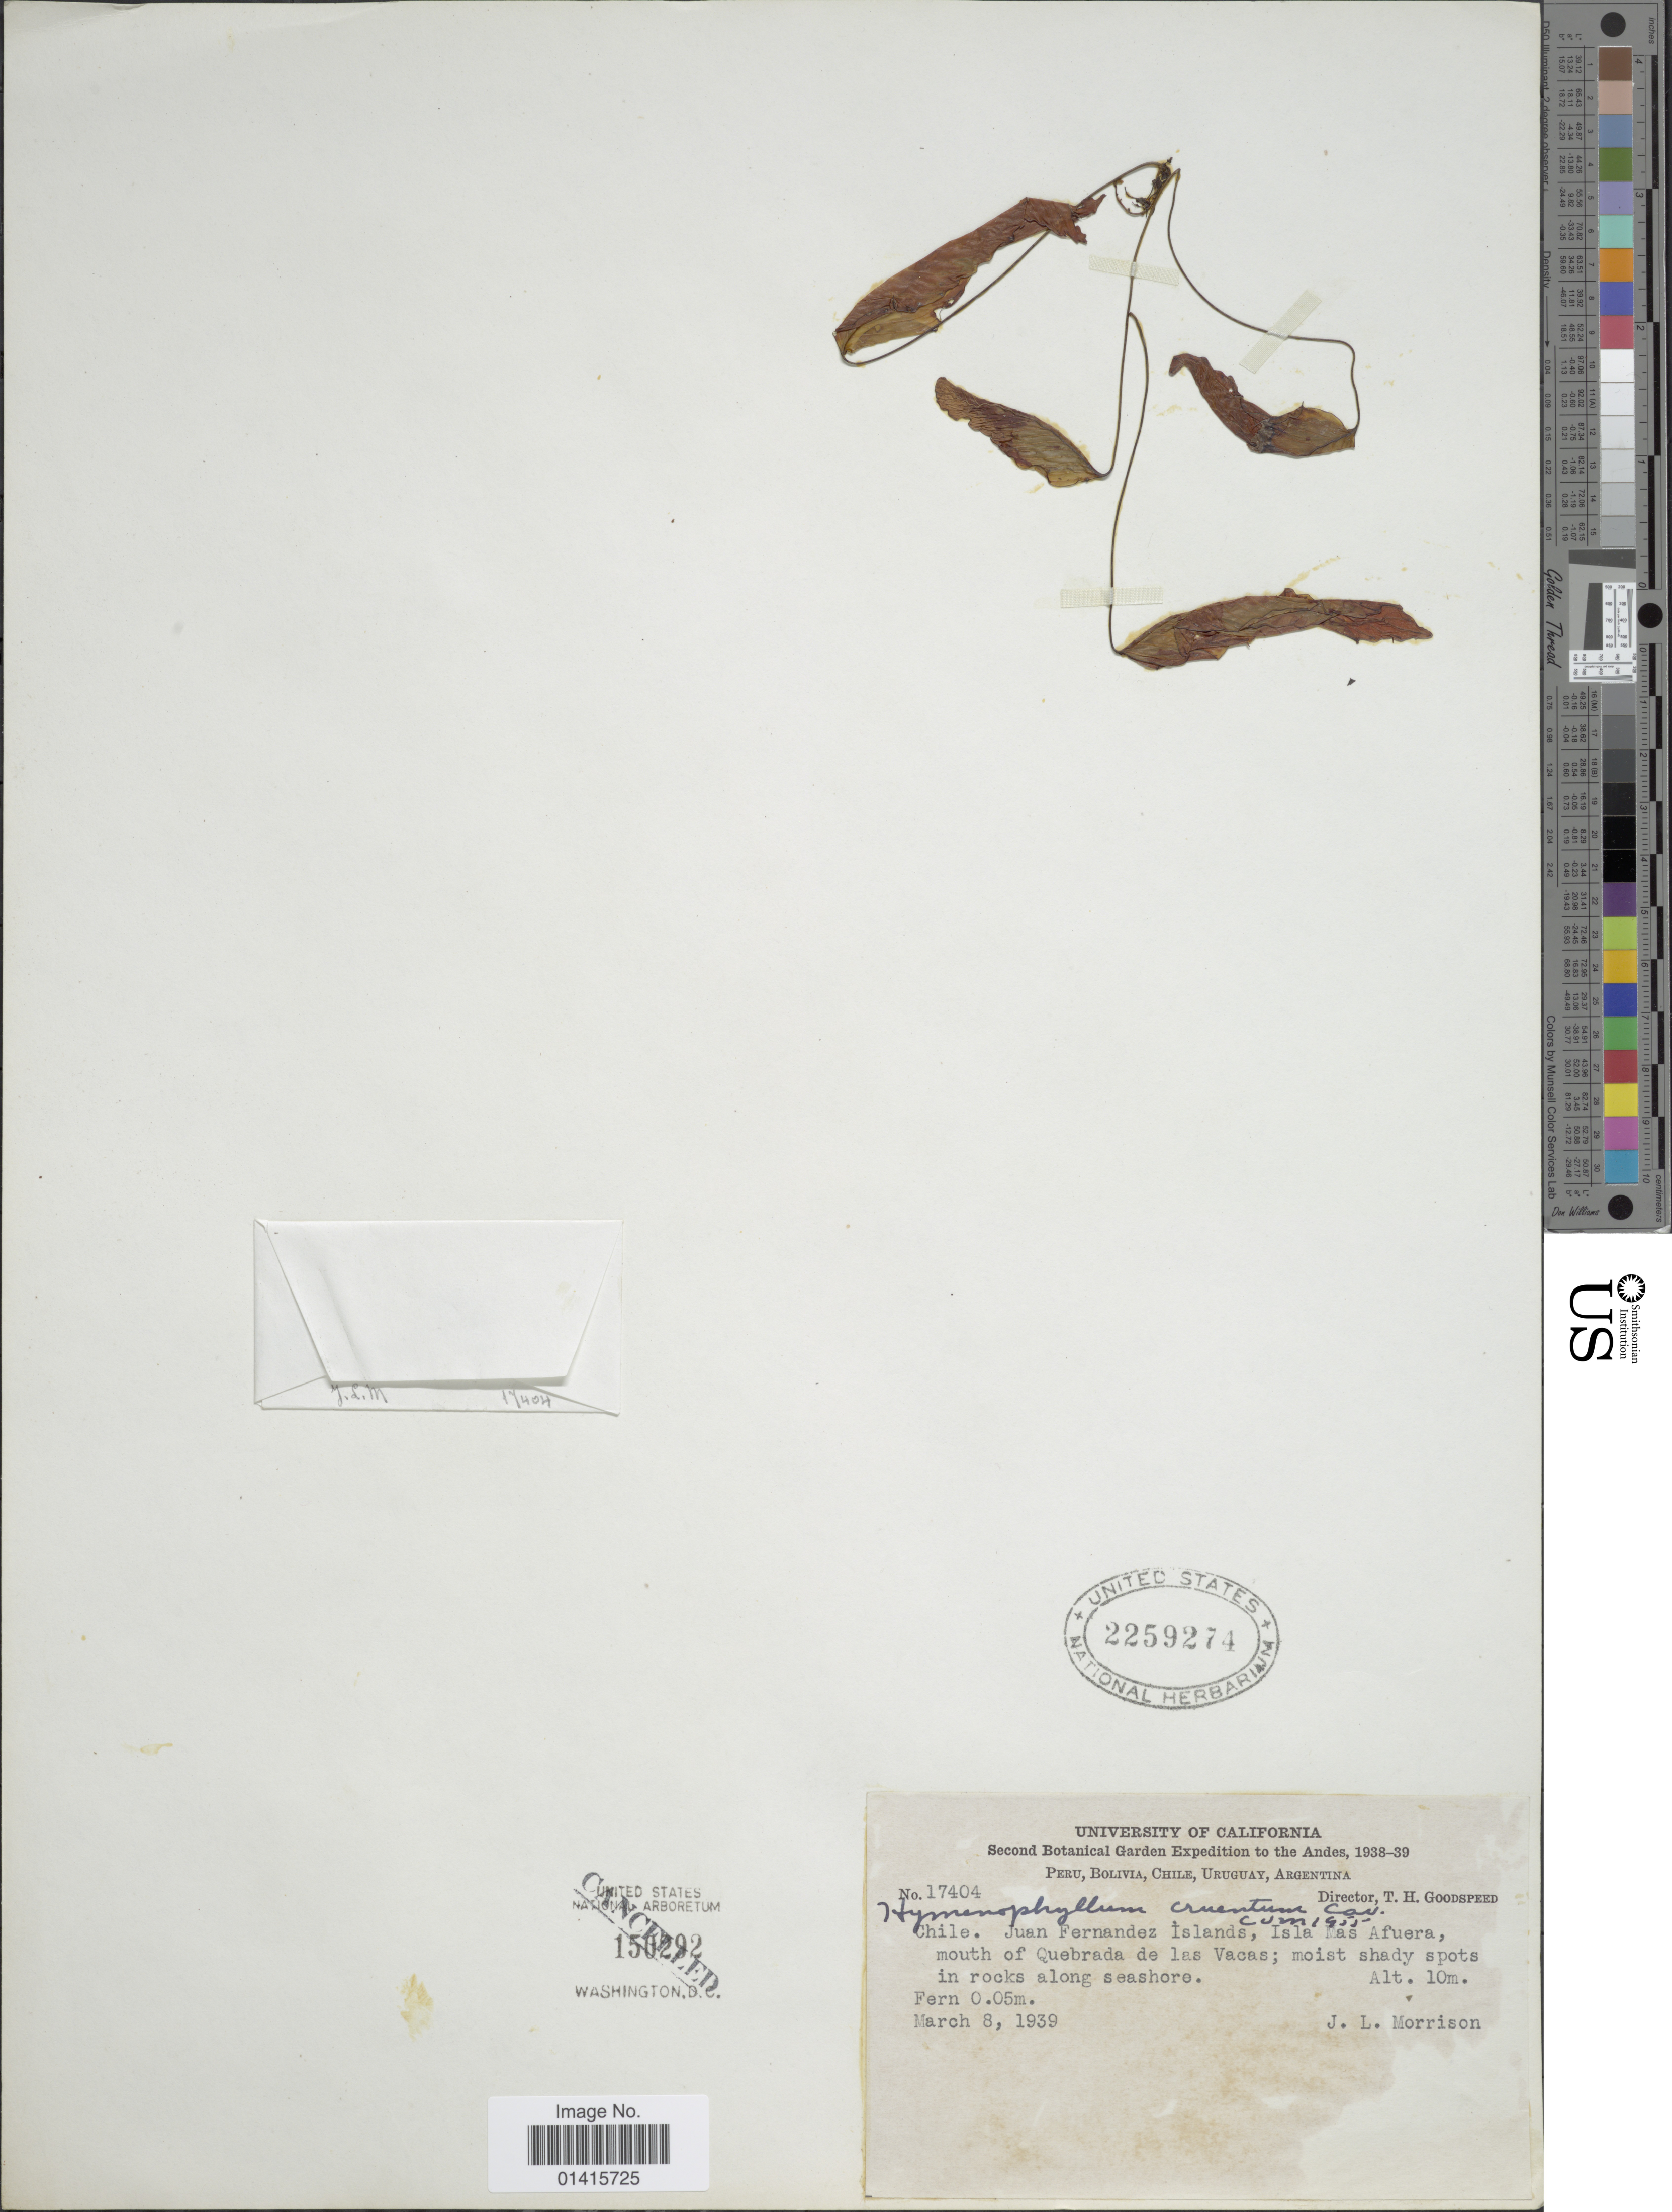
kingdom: Plantae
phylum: Tracheophyta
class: Polypodiopsida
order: Hymenophyllales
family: Hymenophyllaceae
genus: Hymenophyllum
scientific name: Hymenophyllum cruentum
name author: Cav.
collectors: J. L. Morrison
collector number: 17404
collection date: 1939-03-08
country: Chile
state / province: Valparaíso (V)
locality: Chile, Juan Fernandez Islands, Isla Mas Afuera, mouth of Quebrada de las Vacas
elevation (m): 10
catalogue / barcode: US 2259274